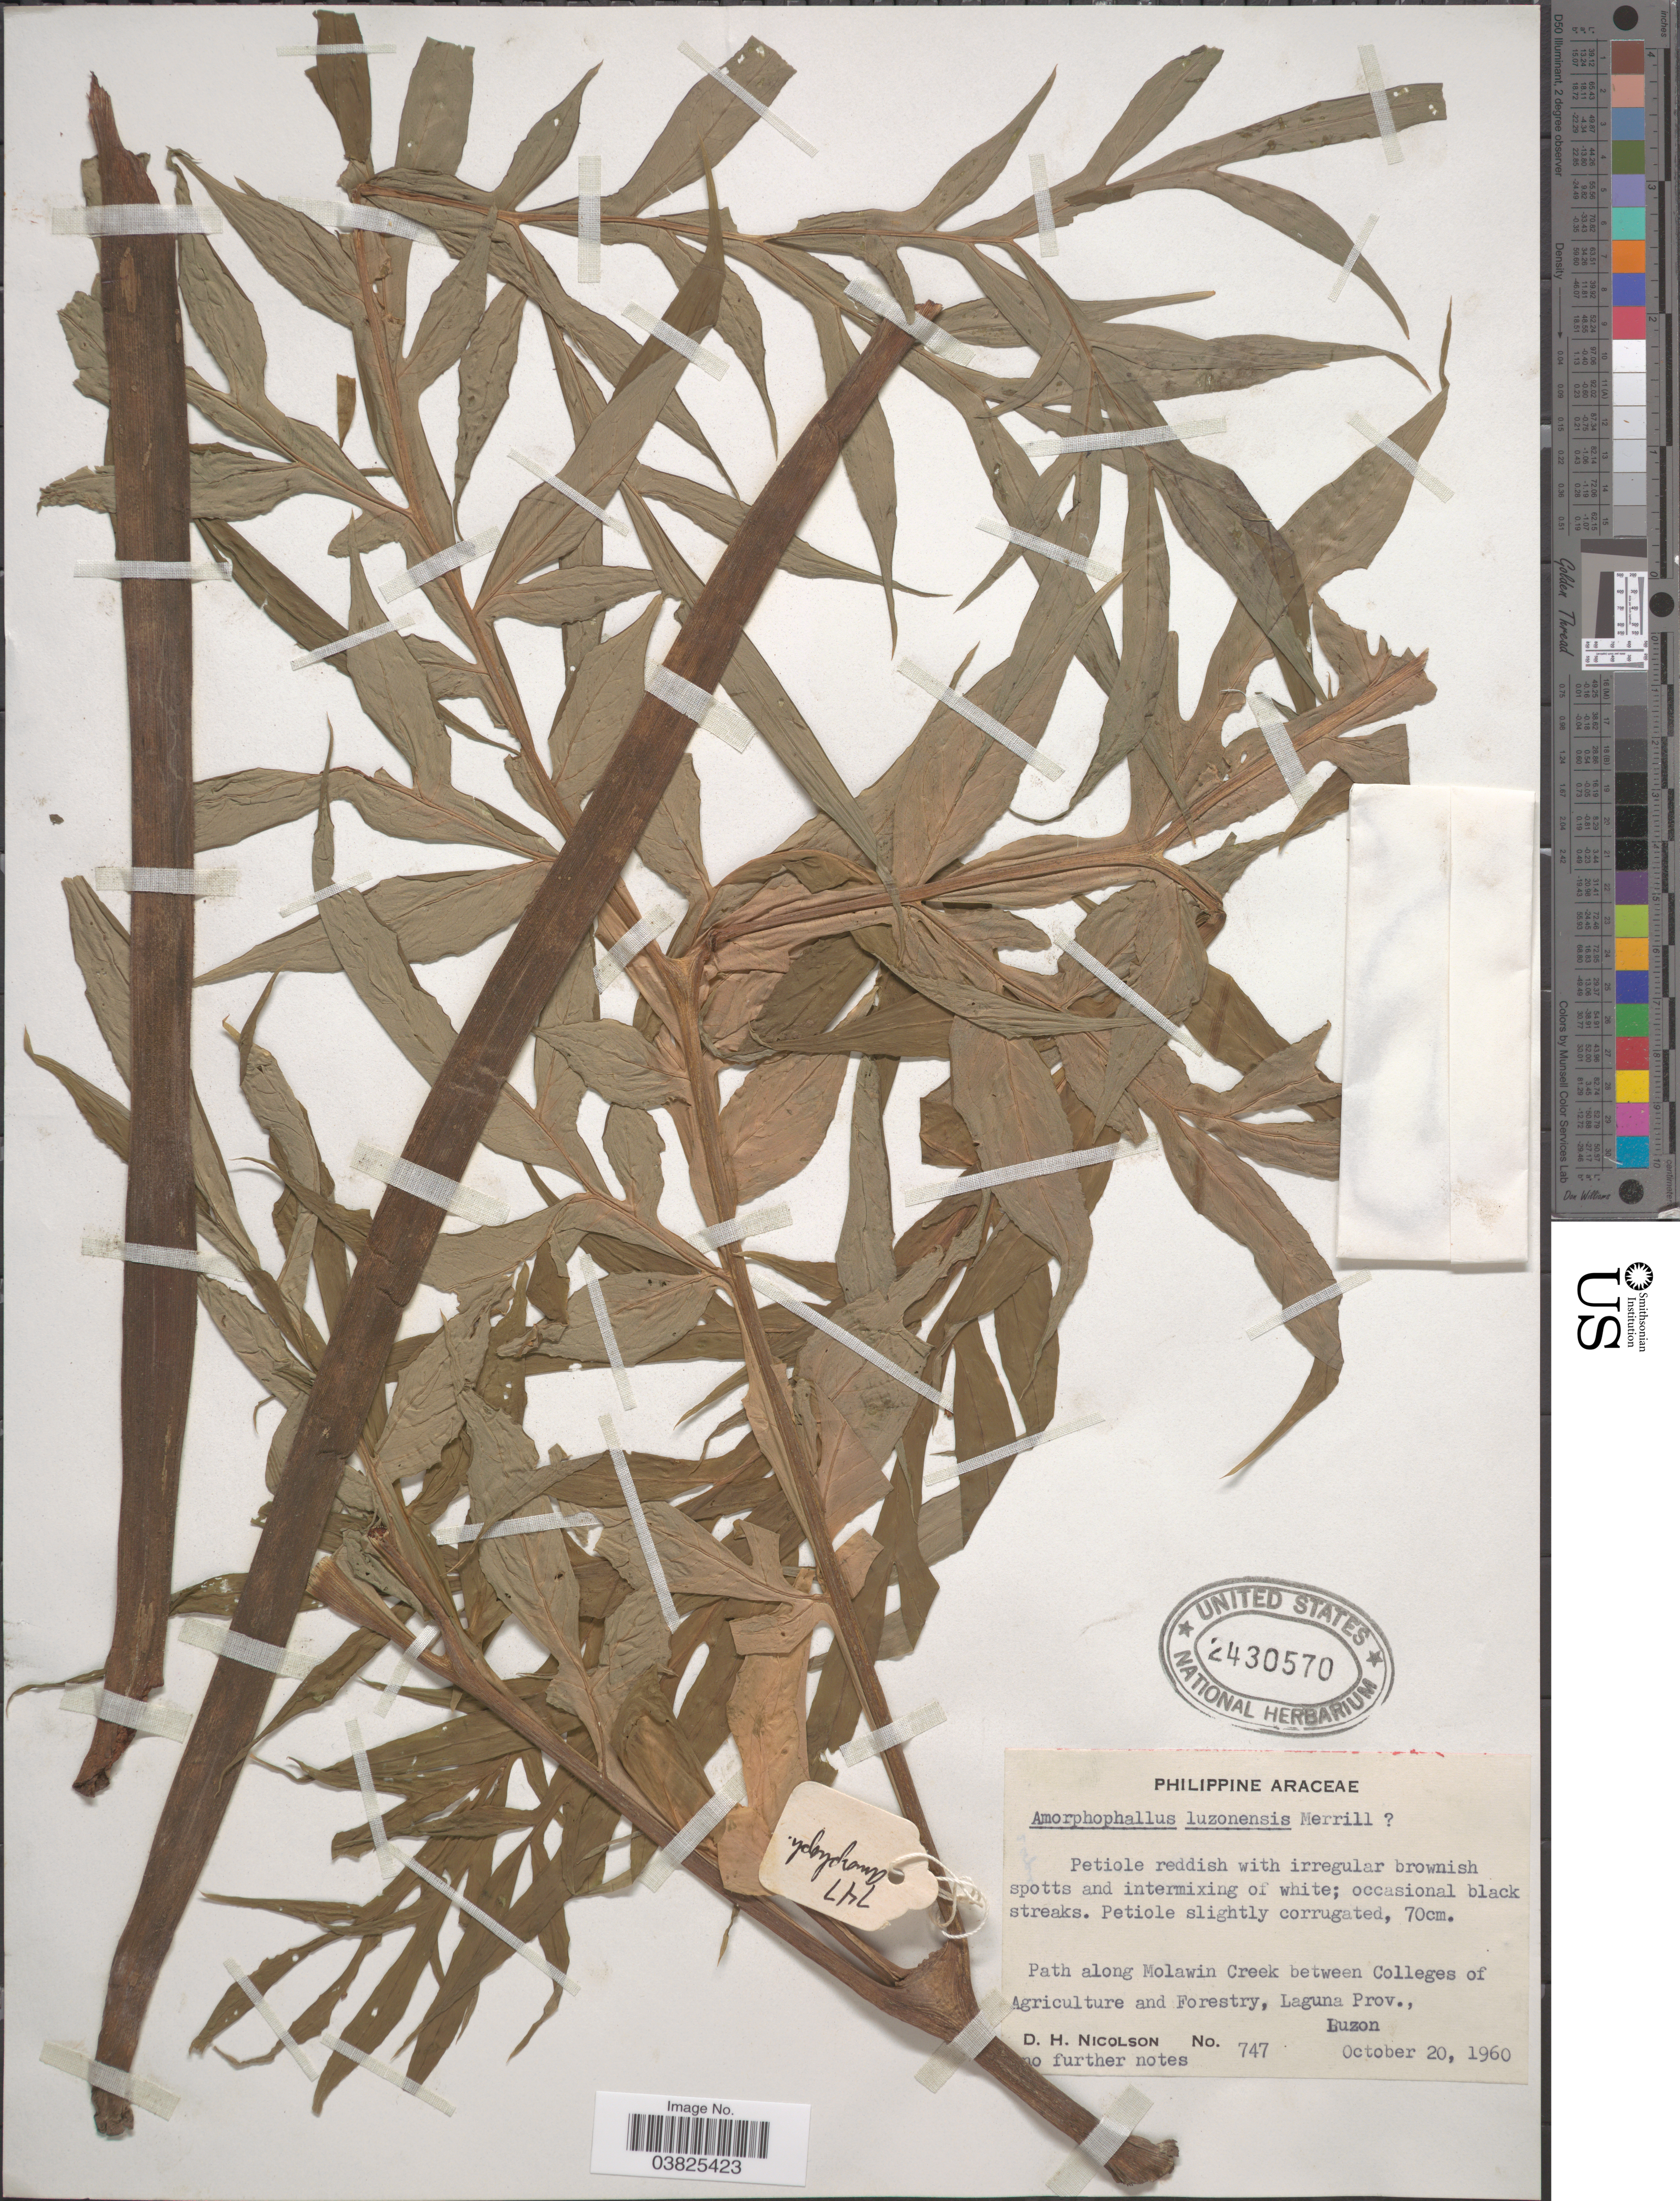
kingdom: Plantae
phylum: Tracheophyta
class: Liliopsida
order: Alismatales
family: Araceae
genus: Amorphophallus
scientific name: Amorphophallus luzoniensis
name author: Merr.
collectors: D. H. Nicolson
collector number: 747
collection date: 1960-10-20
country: Philippines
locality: Path along Molawin Creek between Colleges of Agriculture and Forestry, Laguna Prov., Luzon.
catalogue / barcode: US 2430570